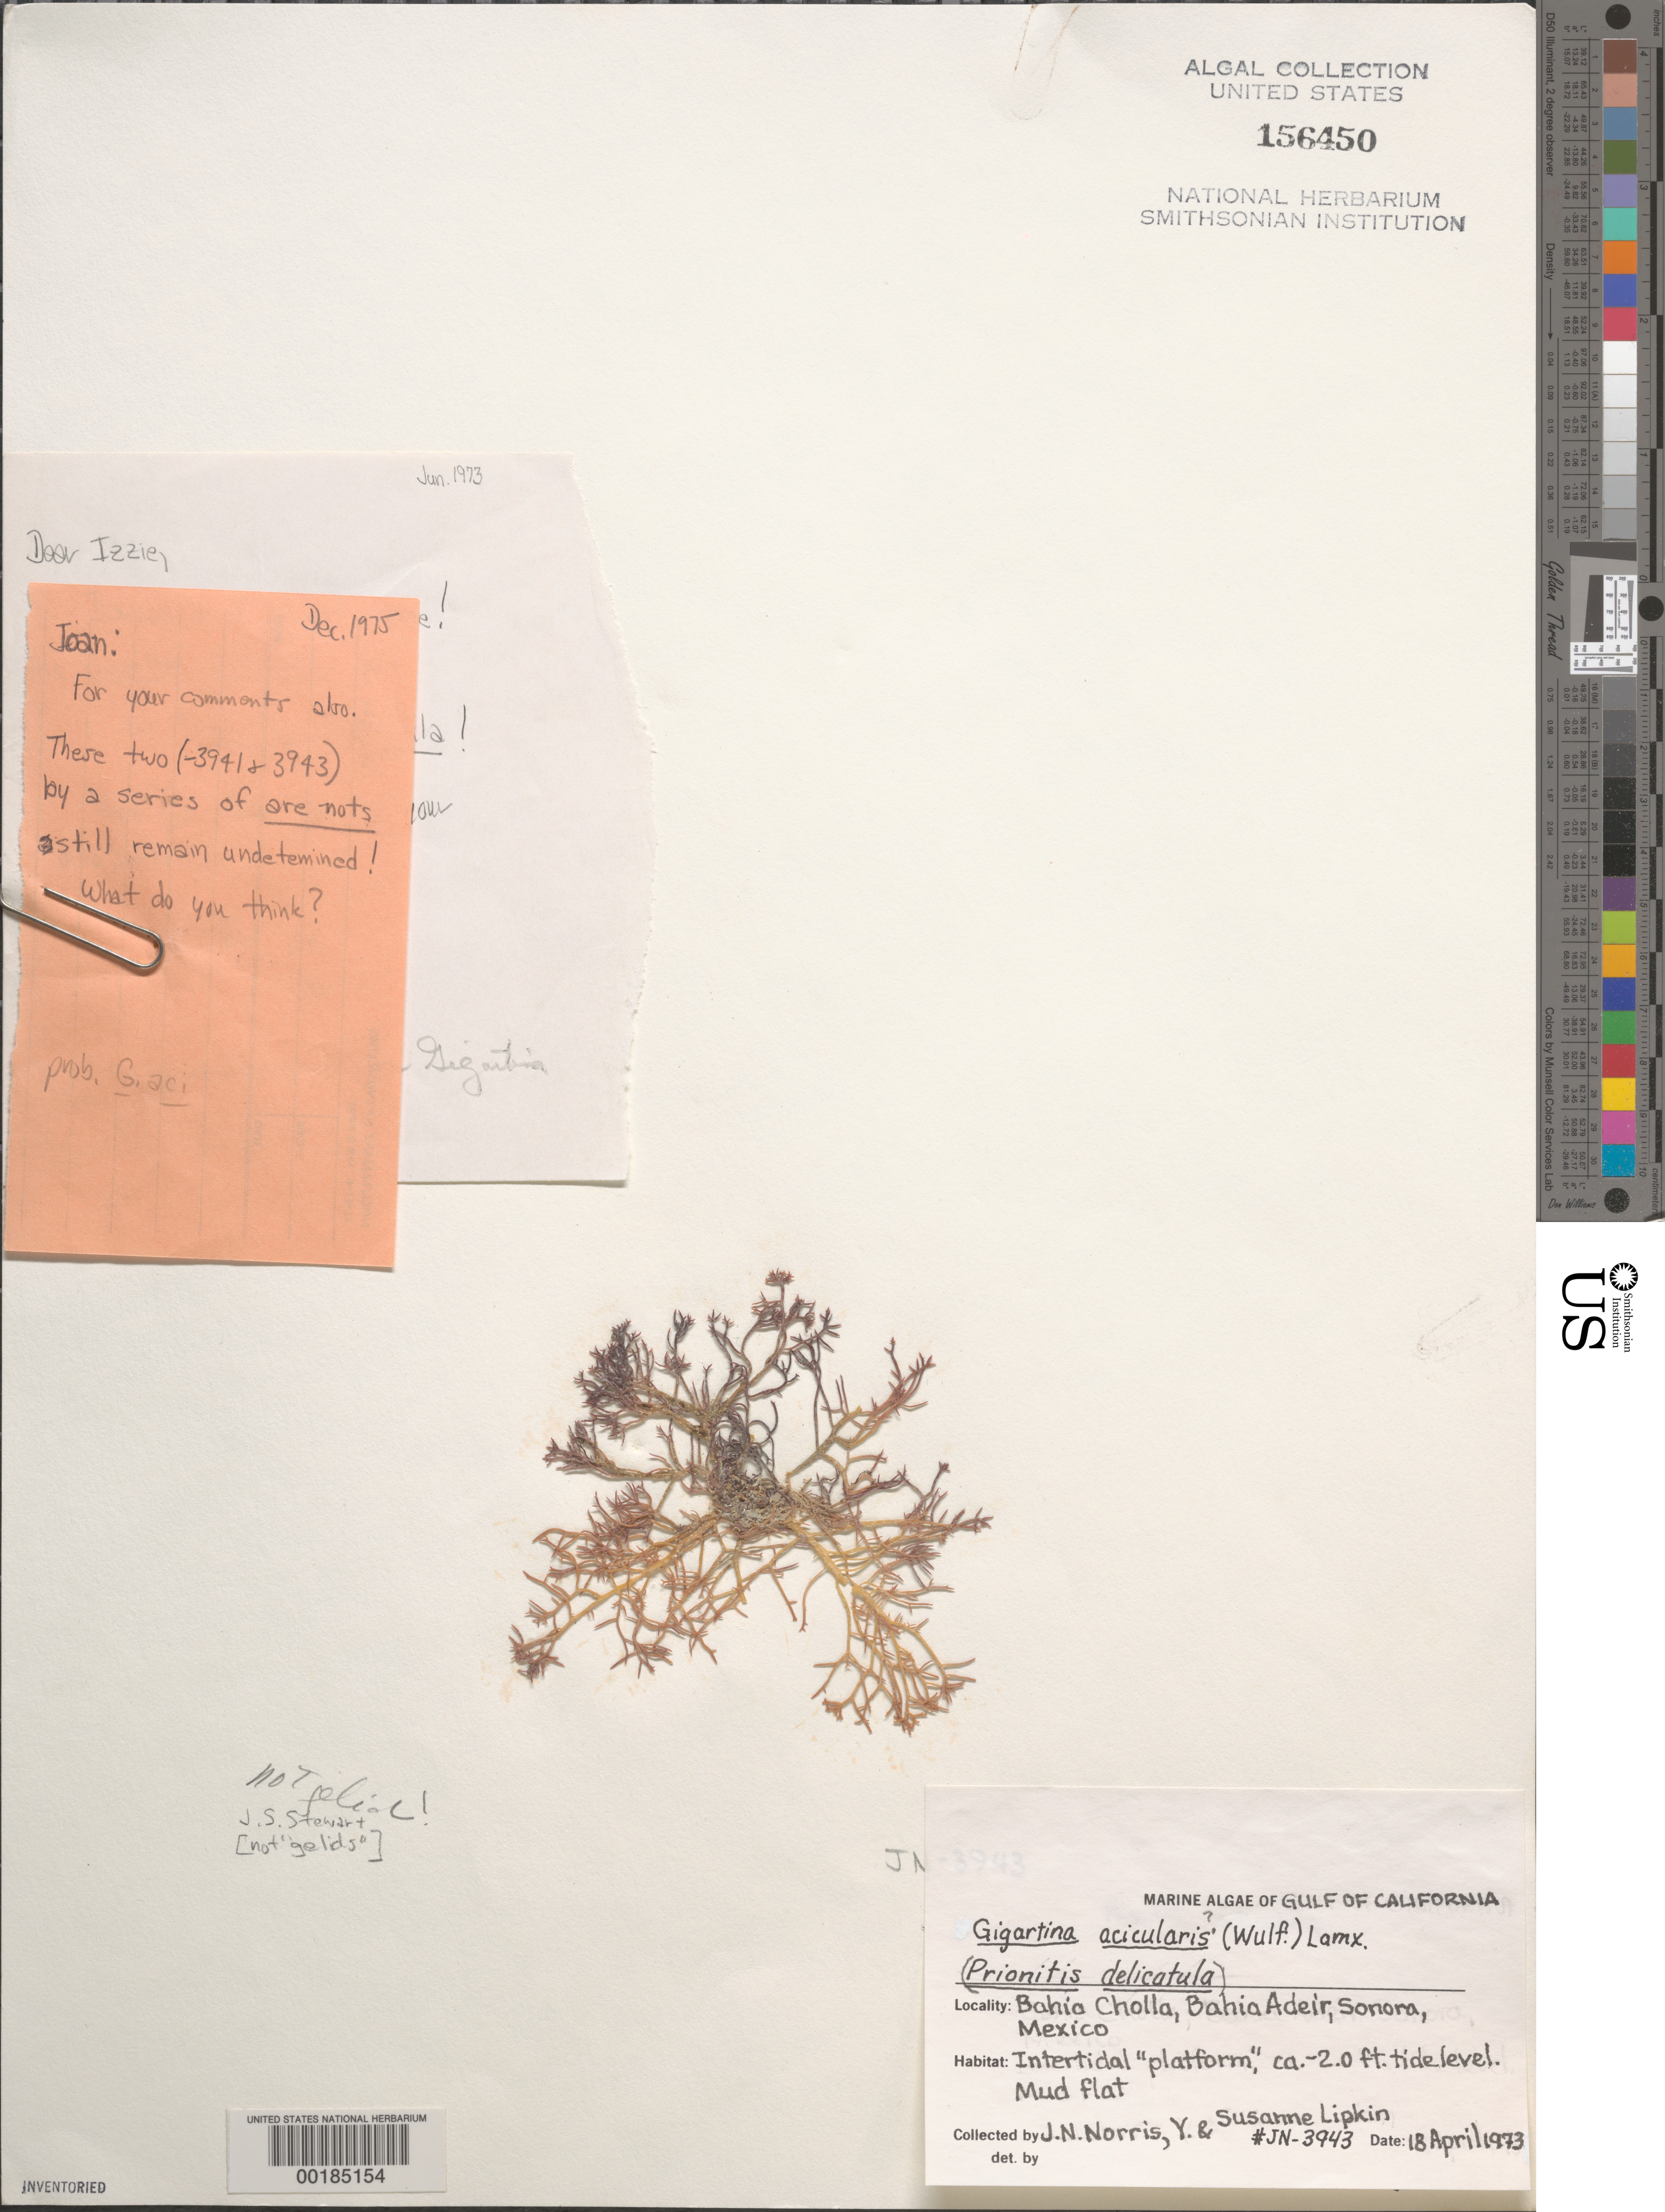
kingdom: Plantae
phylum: Rhodophyta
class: Florideophyceae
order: Gigartinales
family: Gigartinaceae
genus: Chondracanthus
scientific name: Chondracanthus acicularis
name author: (Roth) Fredericq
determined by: Algae name updating Project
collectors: J. N. Norris, Y. Lipkin & S. Lipkin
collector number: EYD 3943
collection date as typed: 18 Apr 1973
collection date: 1973-04-18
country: Mexico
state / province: Sonora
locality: Bahia Cholla, Bahia Adeir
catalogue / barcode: US 156450